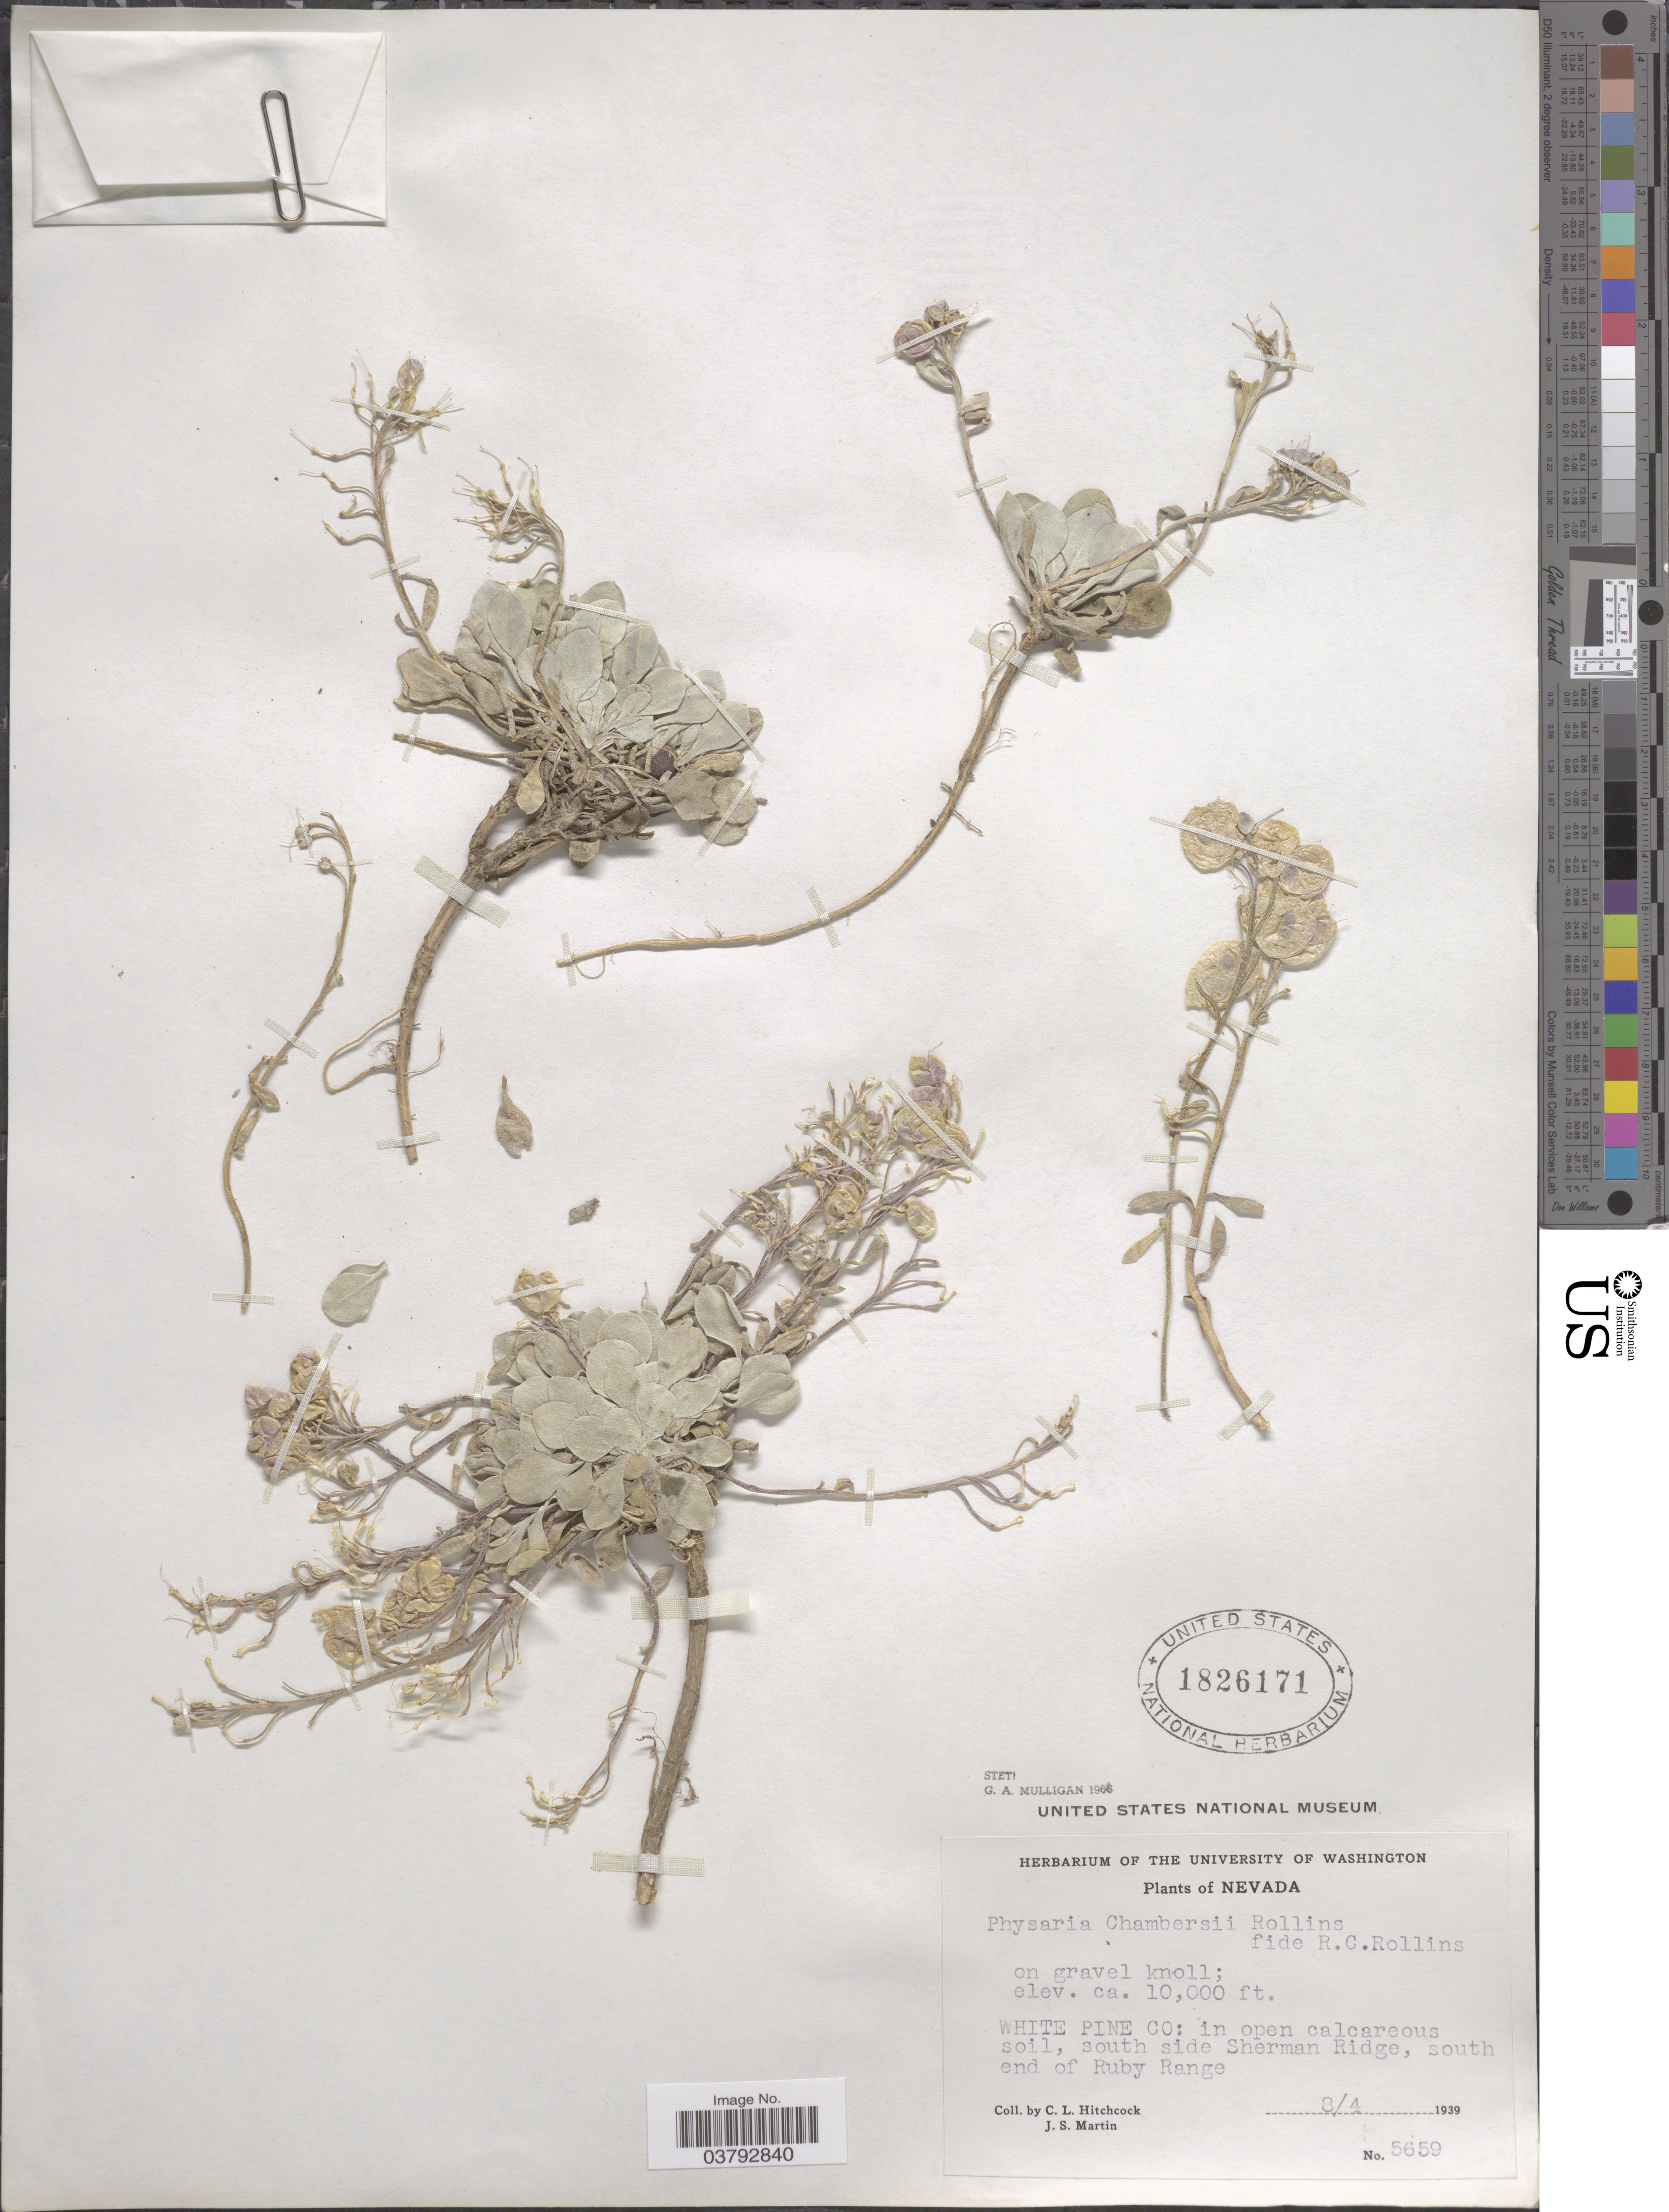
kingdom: Plantae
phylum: Tracheophyta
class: Magnoliopsida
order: Brassicales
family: Brassicaceae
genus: Physaria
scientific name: Physaria chambersii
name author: Rollins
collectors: C. L. Hitchcock & J. S. Martin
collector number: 5659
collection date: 1939-08-04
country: United States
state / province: Nevada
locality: White Pine Co: south side Sherman Ridge, south end of Ruby Range.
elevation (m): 3048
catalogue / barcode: US 1826171